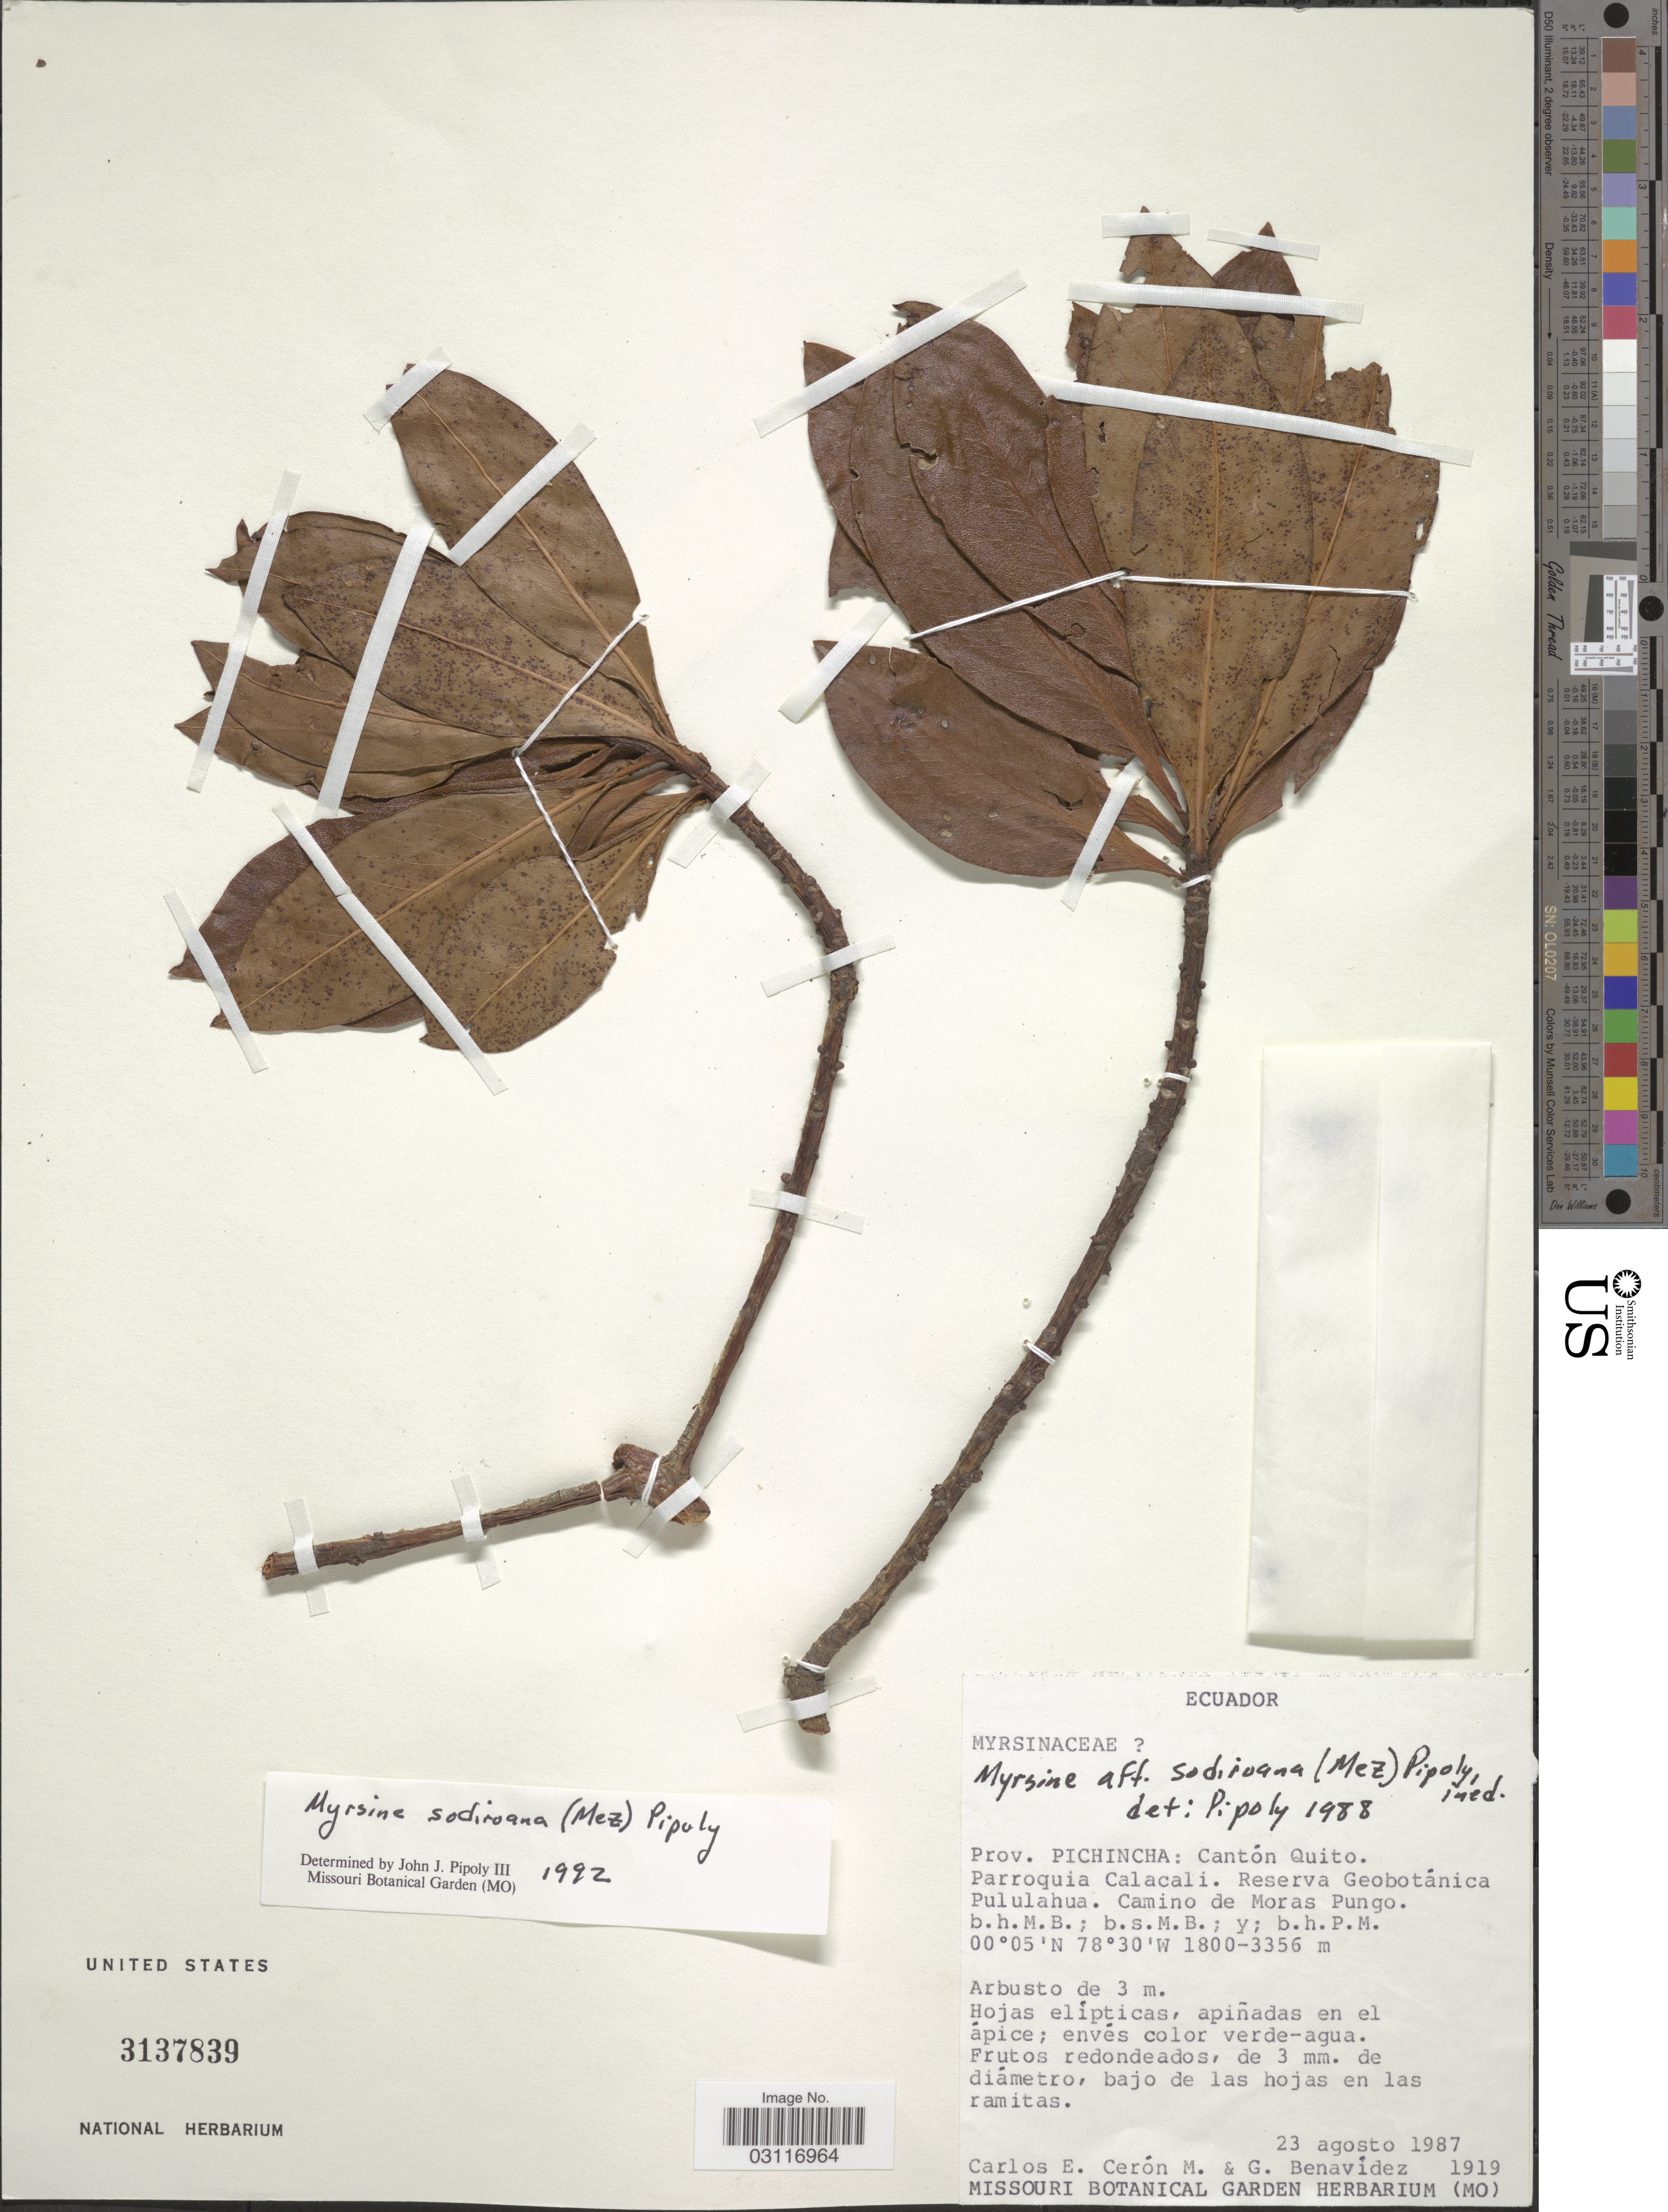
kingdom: Plantae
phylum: Tracheophyta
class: Magnoliopsida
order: Ericales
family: Primulaceae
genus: Myrsine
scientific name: Myrsine sodiroana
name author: (Mez) Pipoly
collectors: C. E. Cerón M. & G. Benavidez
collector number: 1919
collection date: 1987-08-23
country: Ecuador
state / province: Pichincha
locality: Cantón Quito. Parroquia Calacali. Reserva Geobotánica Pululahua. Camino de Moras Pungo. b.h.M.B.; b.s.M.B.; y; b.h.P.M.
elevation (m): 1800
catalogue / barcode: US 3137839